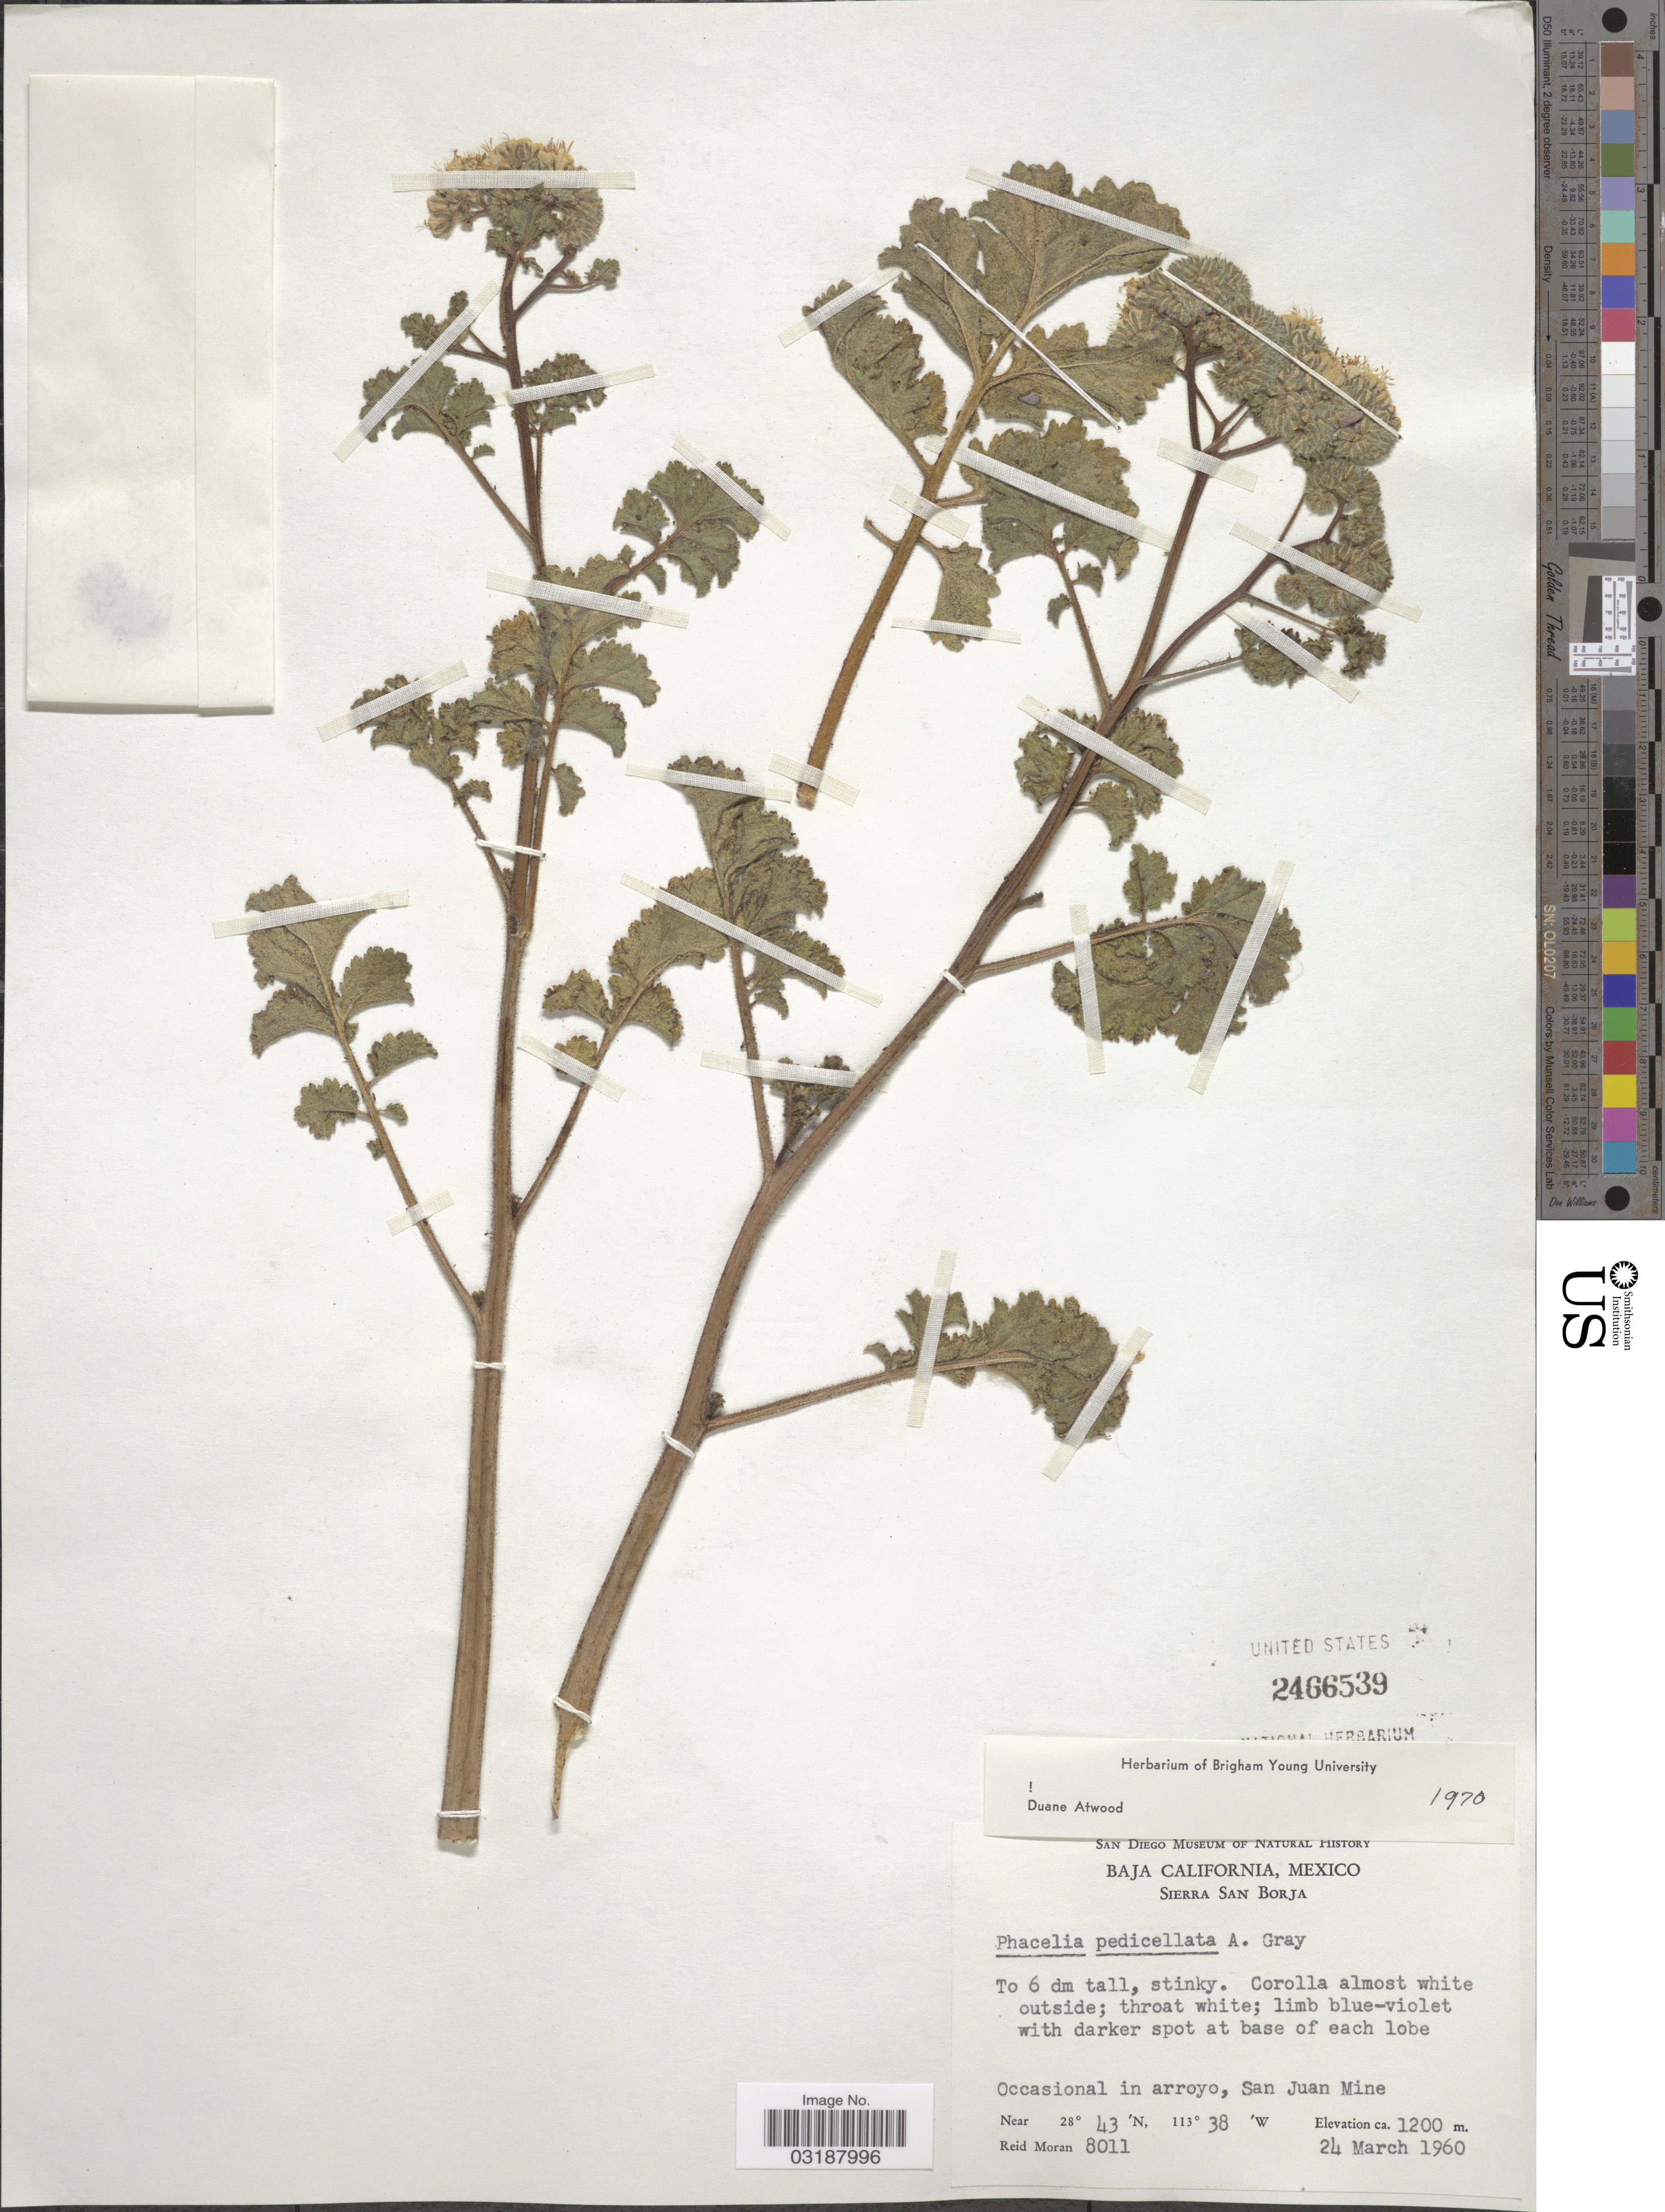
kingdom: Plantae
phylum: Tracheophyta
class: Magnoliopsida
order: Boraginales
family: Hydrophyllaceae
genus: Phacelia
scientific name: Phacelia pedicellata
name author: A. Gray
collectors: R. Moran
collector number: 8011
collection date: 1960-03-24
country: Mexico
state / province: Baja California Norte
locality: Sierra San Borja, Occasional in arroyo, San Juan Mine.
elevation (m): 1200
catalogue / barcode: US 2466539